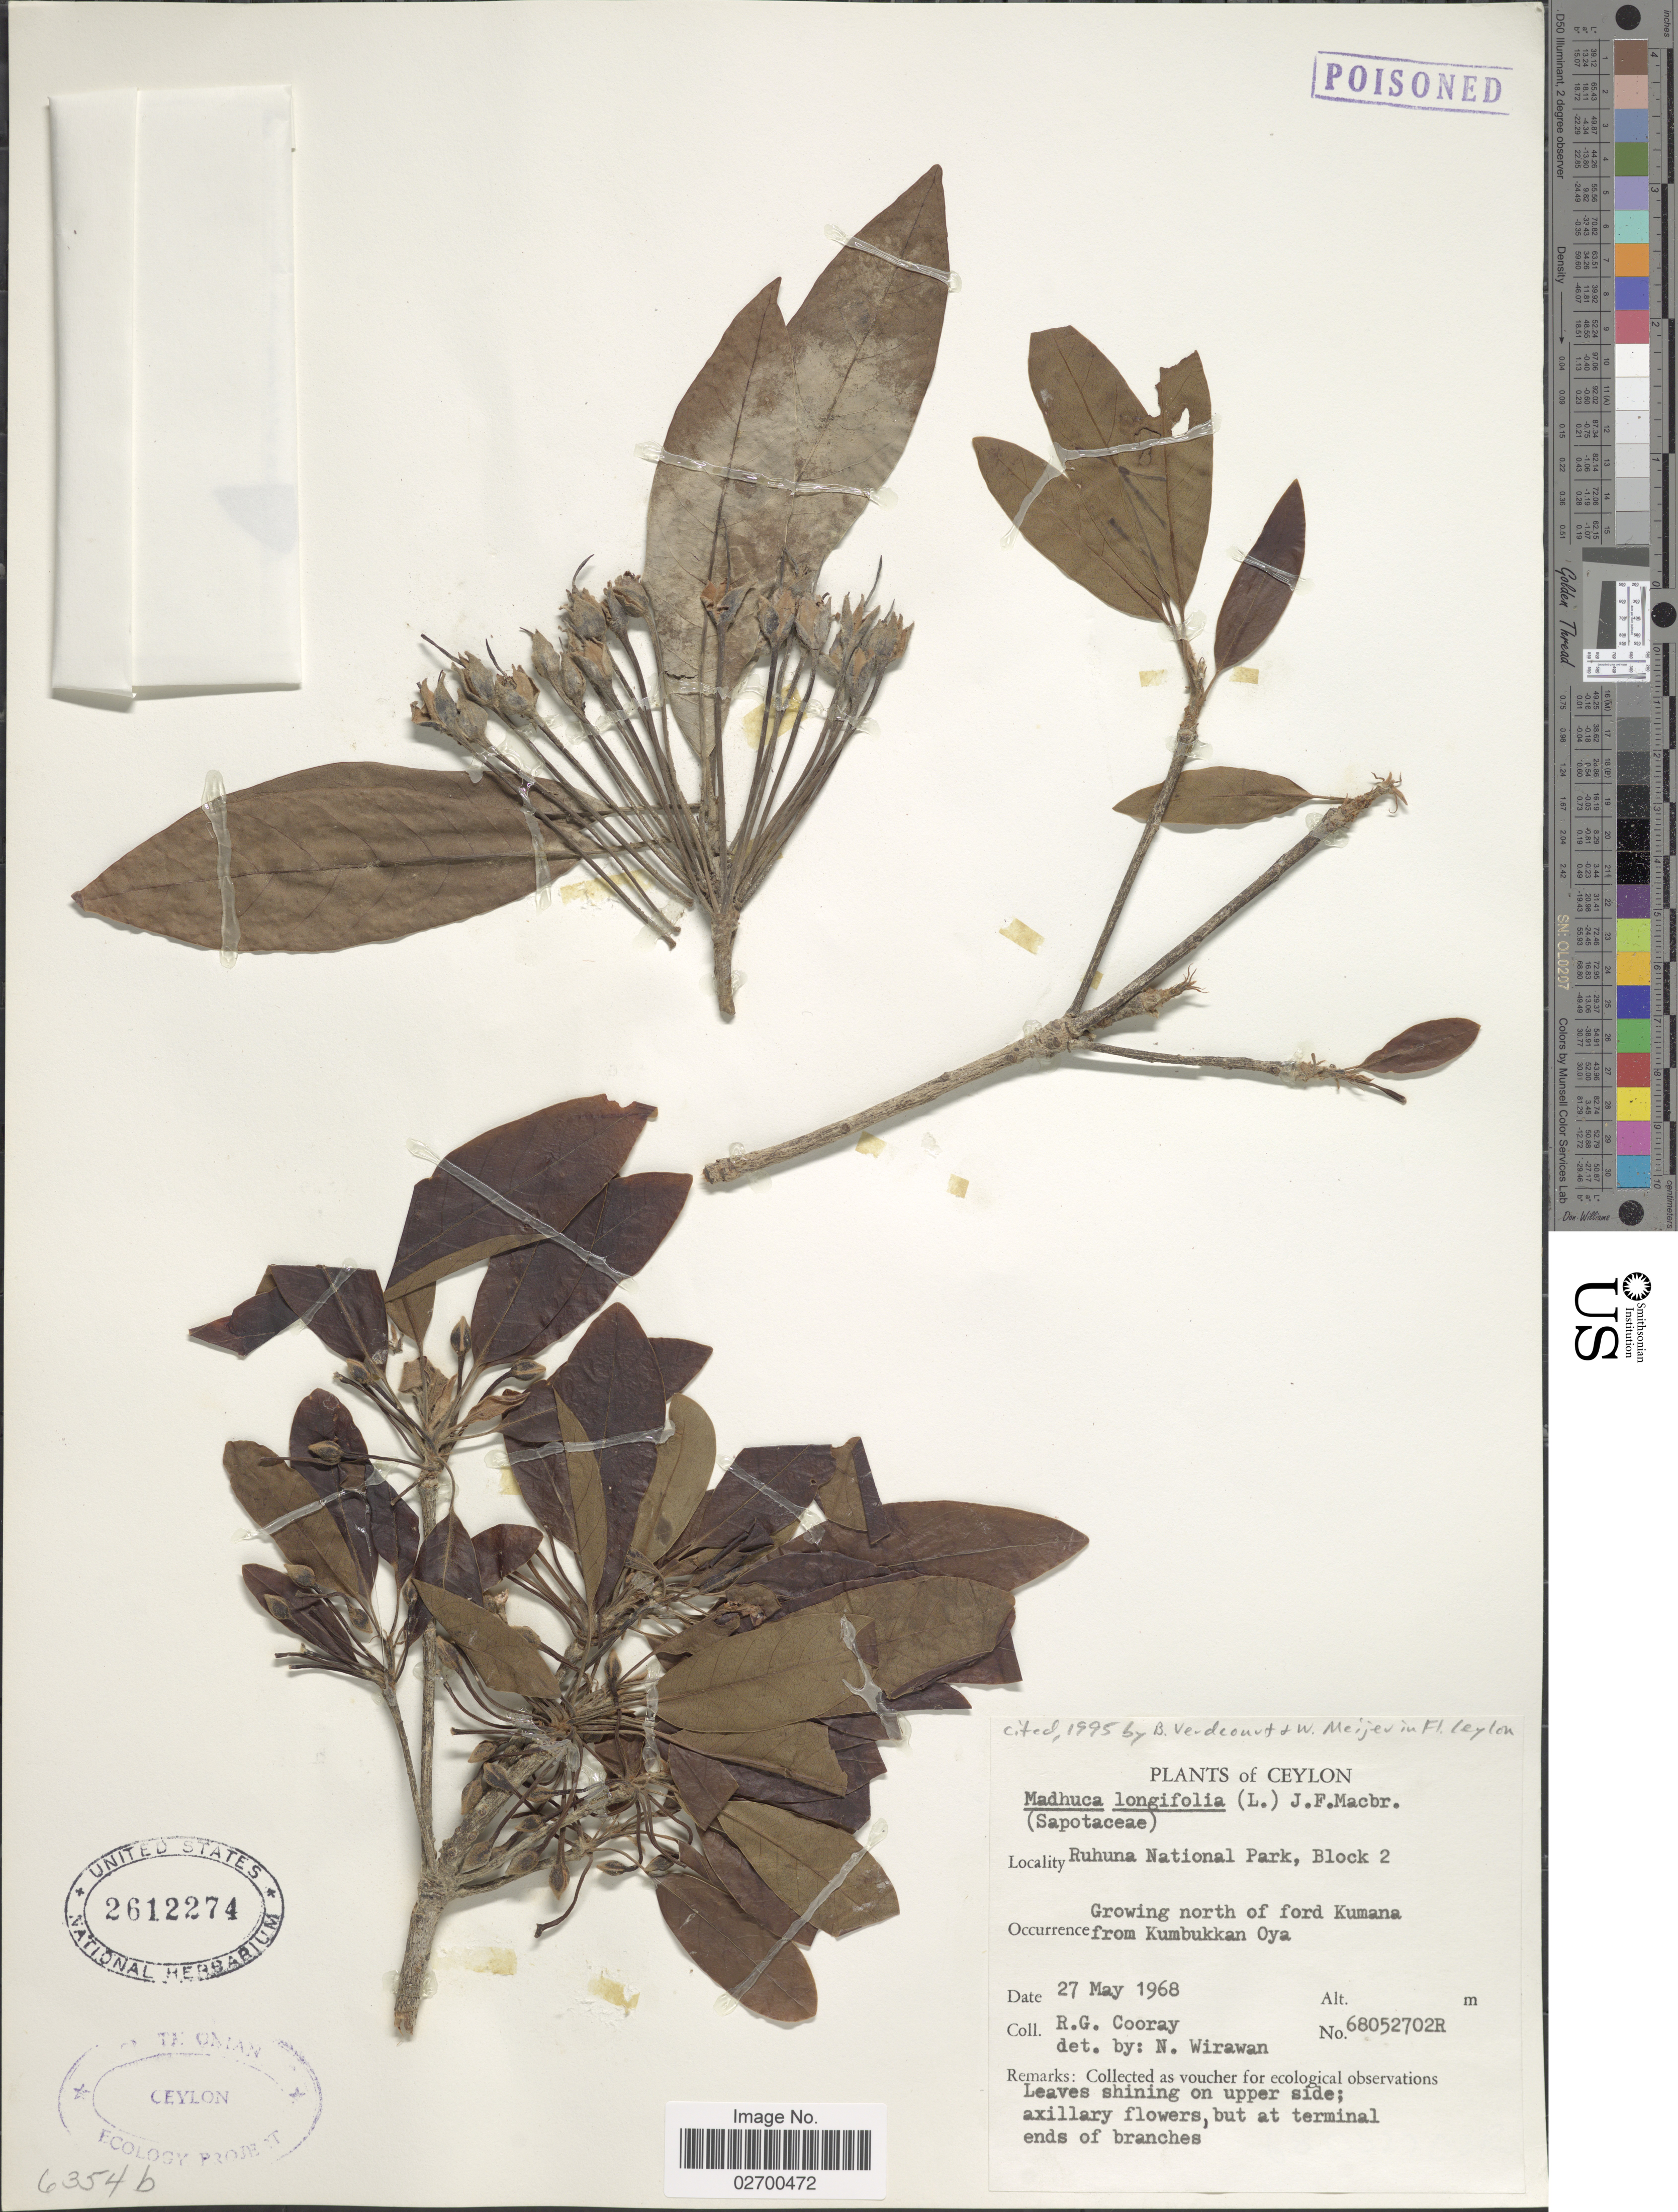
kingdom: Plantae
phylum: Tracheophyta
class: Magnoliopsida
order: Ericales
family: Sapotaceae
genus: Madhuca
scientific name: Madhuca longifolia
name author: (J. Koenig ex L.) J.F. Macbr.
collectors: R. Cooray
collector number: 68052702R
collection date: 1968-05-27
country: Sri Lanka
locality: Ceylon. Ruhuna National Park, Block 2. Growing north of ford Kumana from Kumbukkan Oya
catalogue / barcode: US 2612274